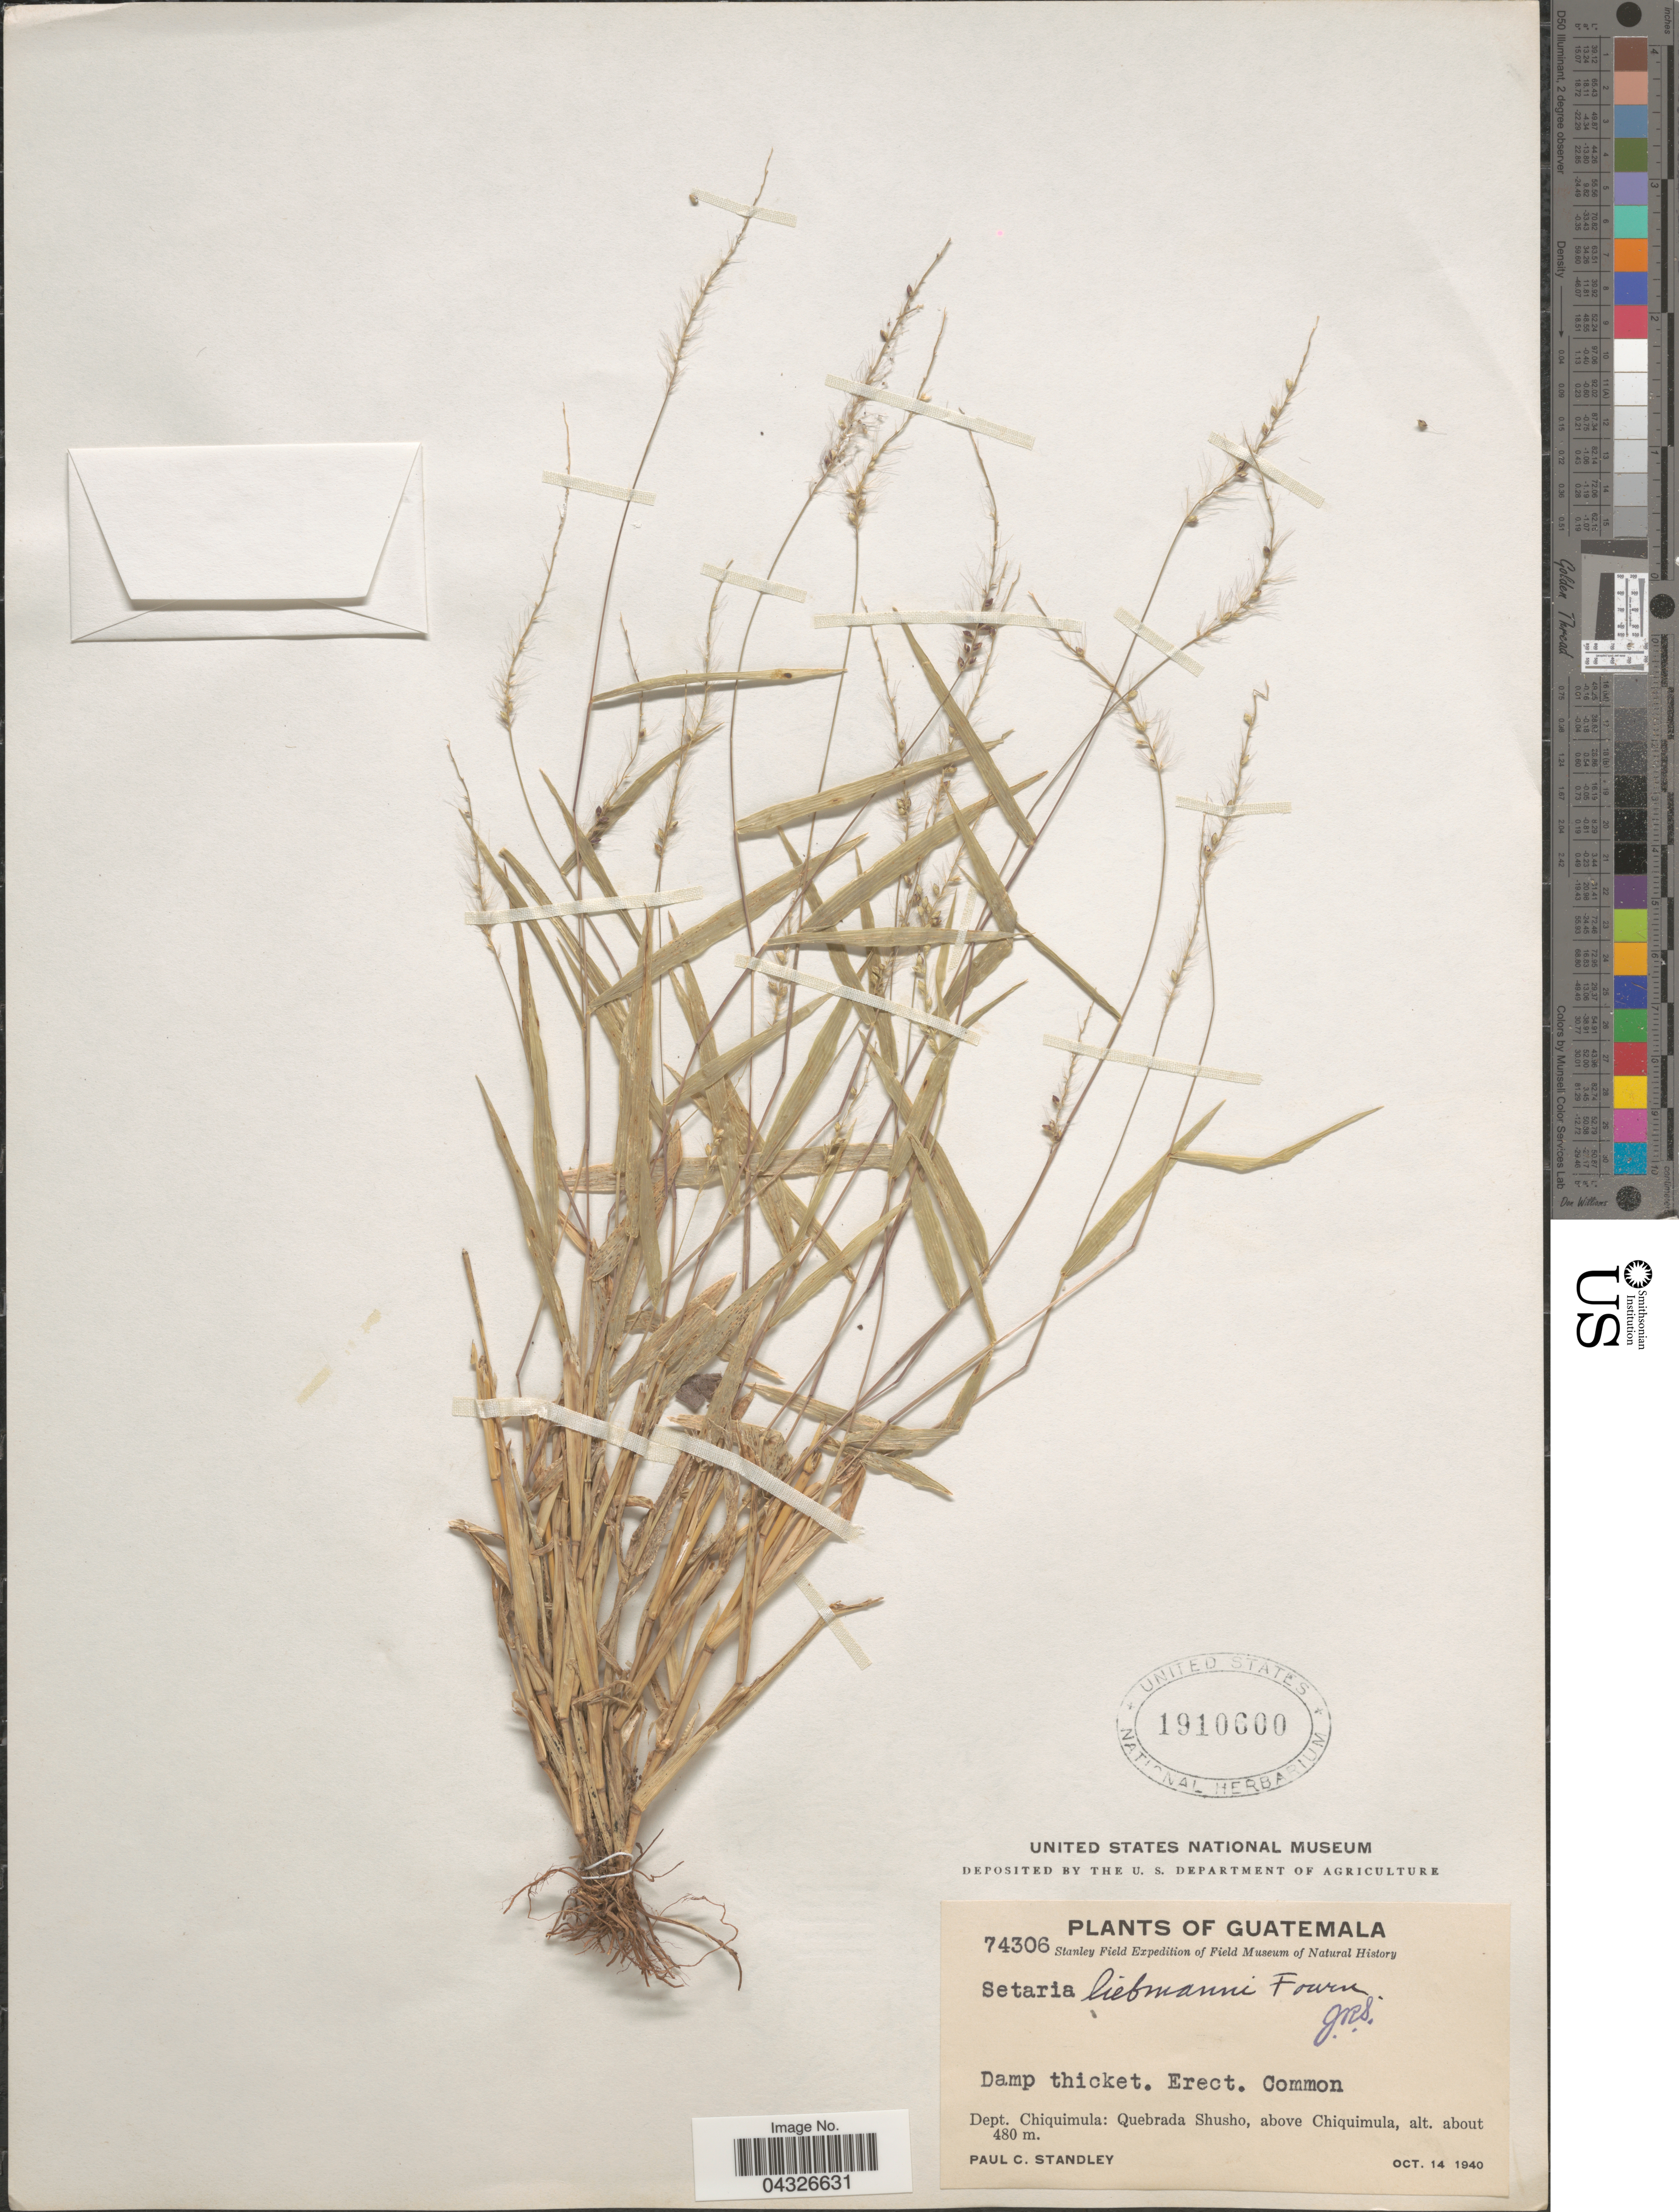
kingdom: Plantae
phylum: Tracheophyta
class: Liliopsida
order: Poales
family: Poaceae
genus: Setaria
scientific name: Setaria liebmannii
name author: E. Fourn.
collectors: P. C. Standley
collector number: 74306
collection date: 1940-10-14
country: Guatemala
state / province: Chiquimula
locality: Stanley Field Expedition. Dept. Chiquimula: Quebrada Shusho, above Chiquimula.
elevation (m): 480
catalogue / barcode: US 1910600